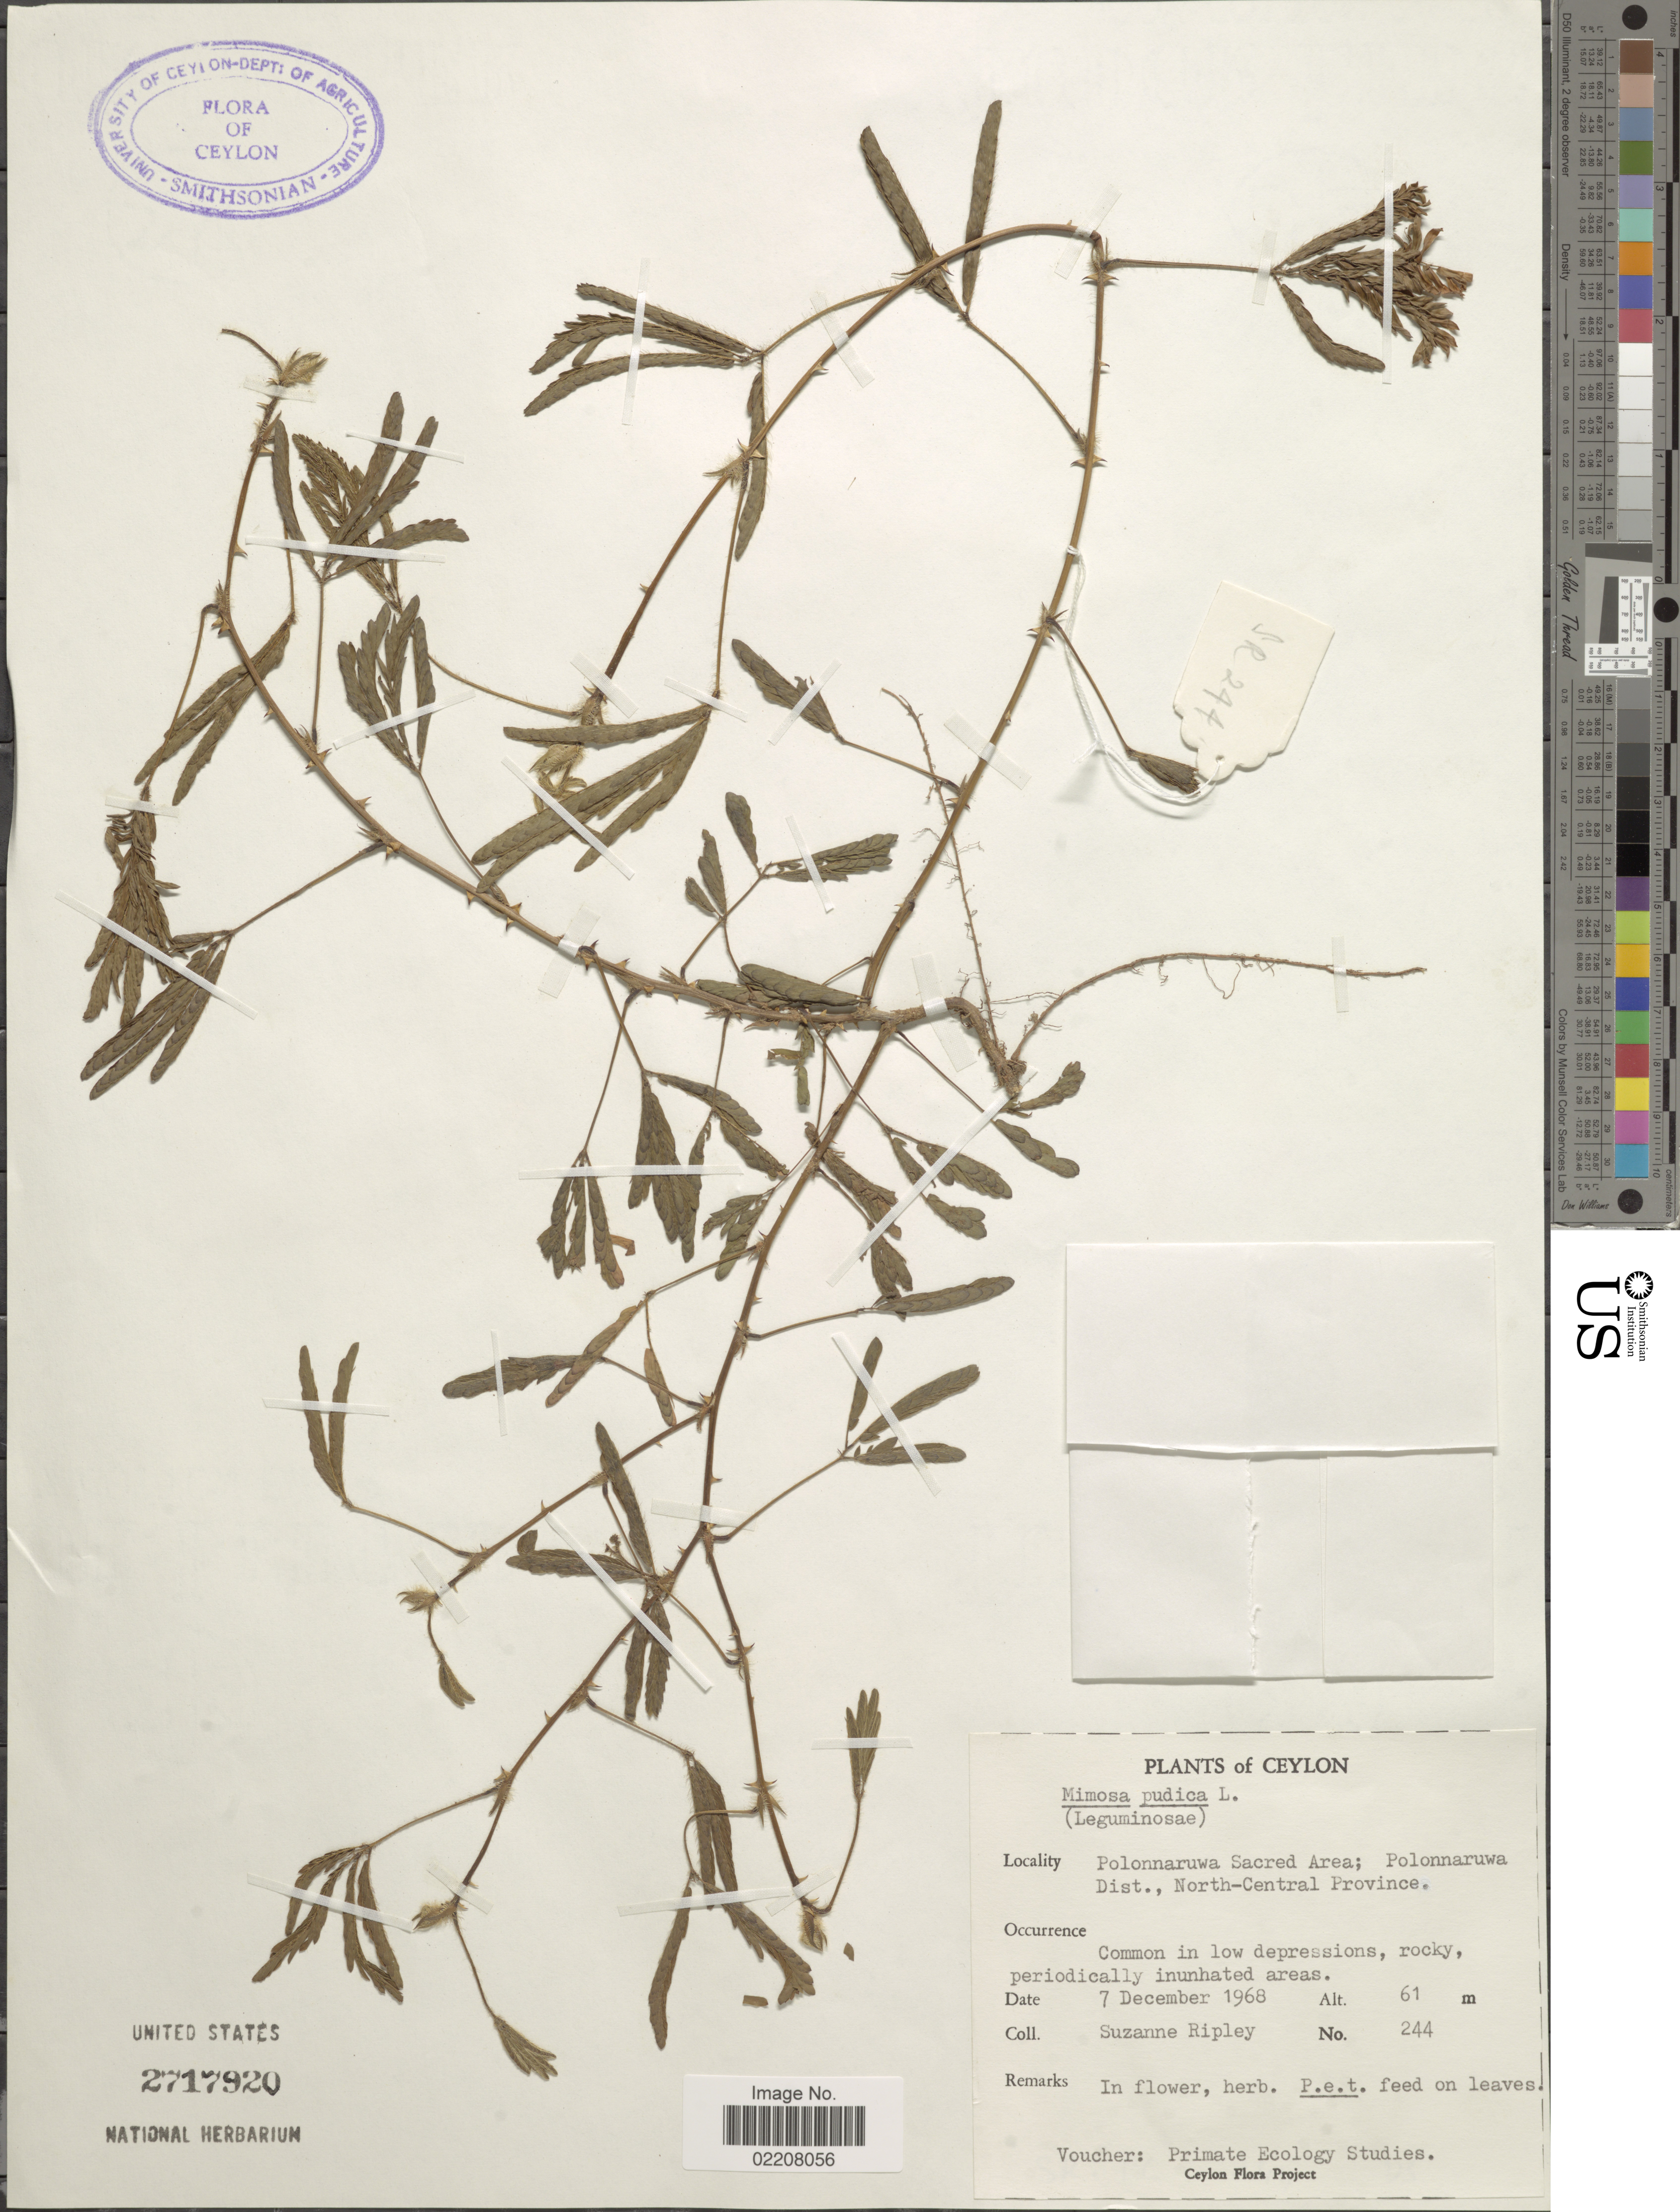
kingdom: Plantae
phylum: Tracheophyta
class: Magnoliopsida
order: Fabales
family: Fabaceae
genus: Mimosa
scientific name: Mimosa pudica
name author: L.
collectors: S. Ripley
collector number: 244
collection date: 1968-12-07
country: Sri Lanka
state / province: North Central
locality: Ceylon, Polonnaruwa Sacred Area; Polonnaruwa Dist.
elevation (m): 61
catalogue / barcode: US 2717920